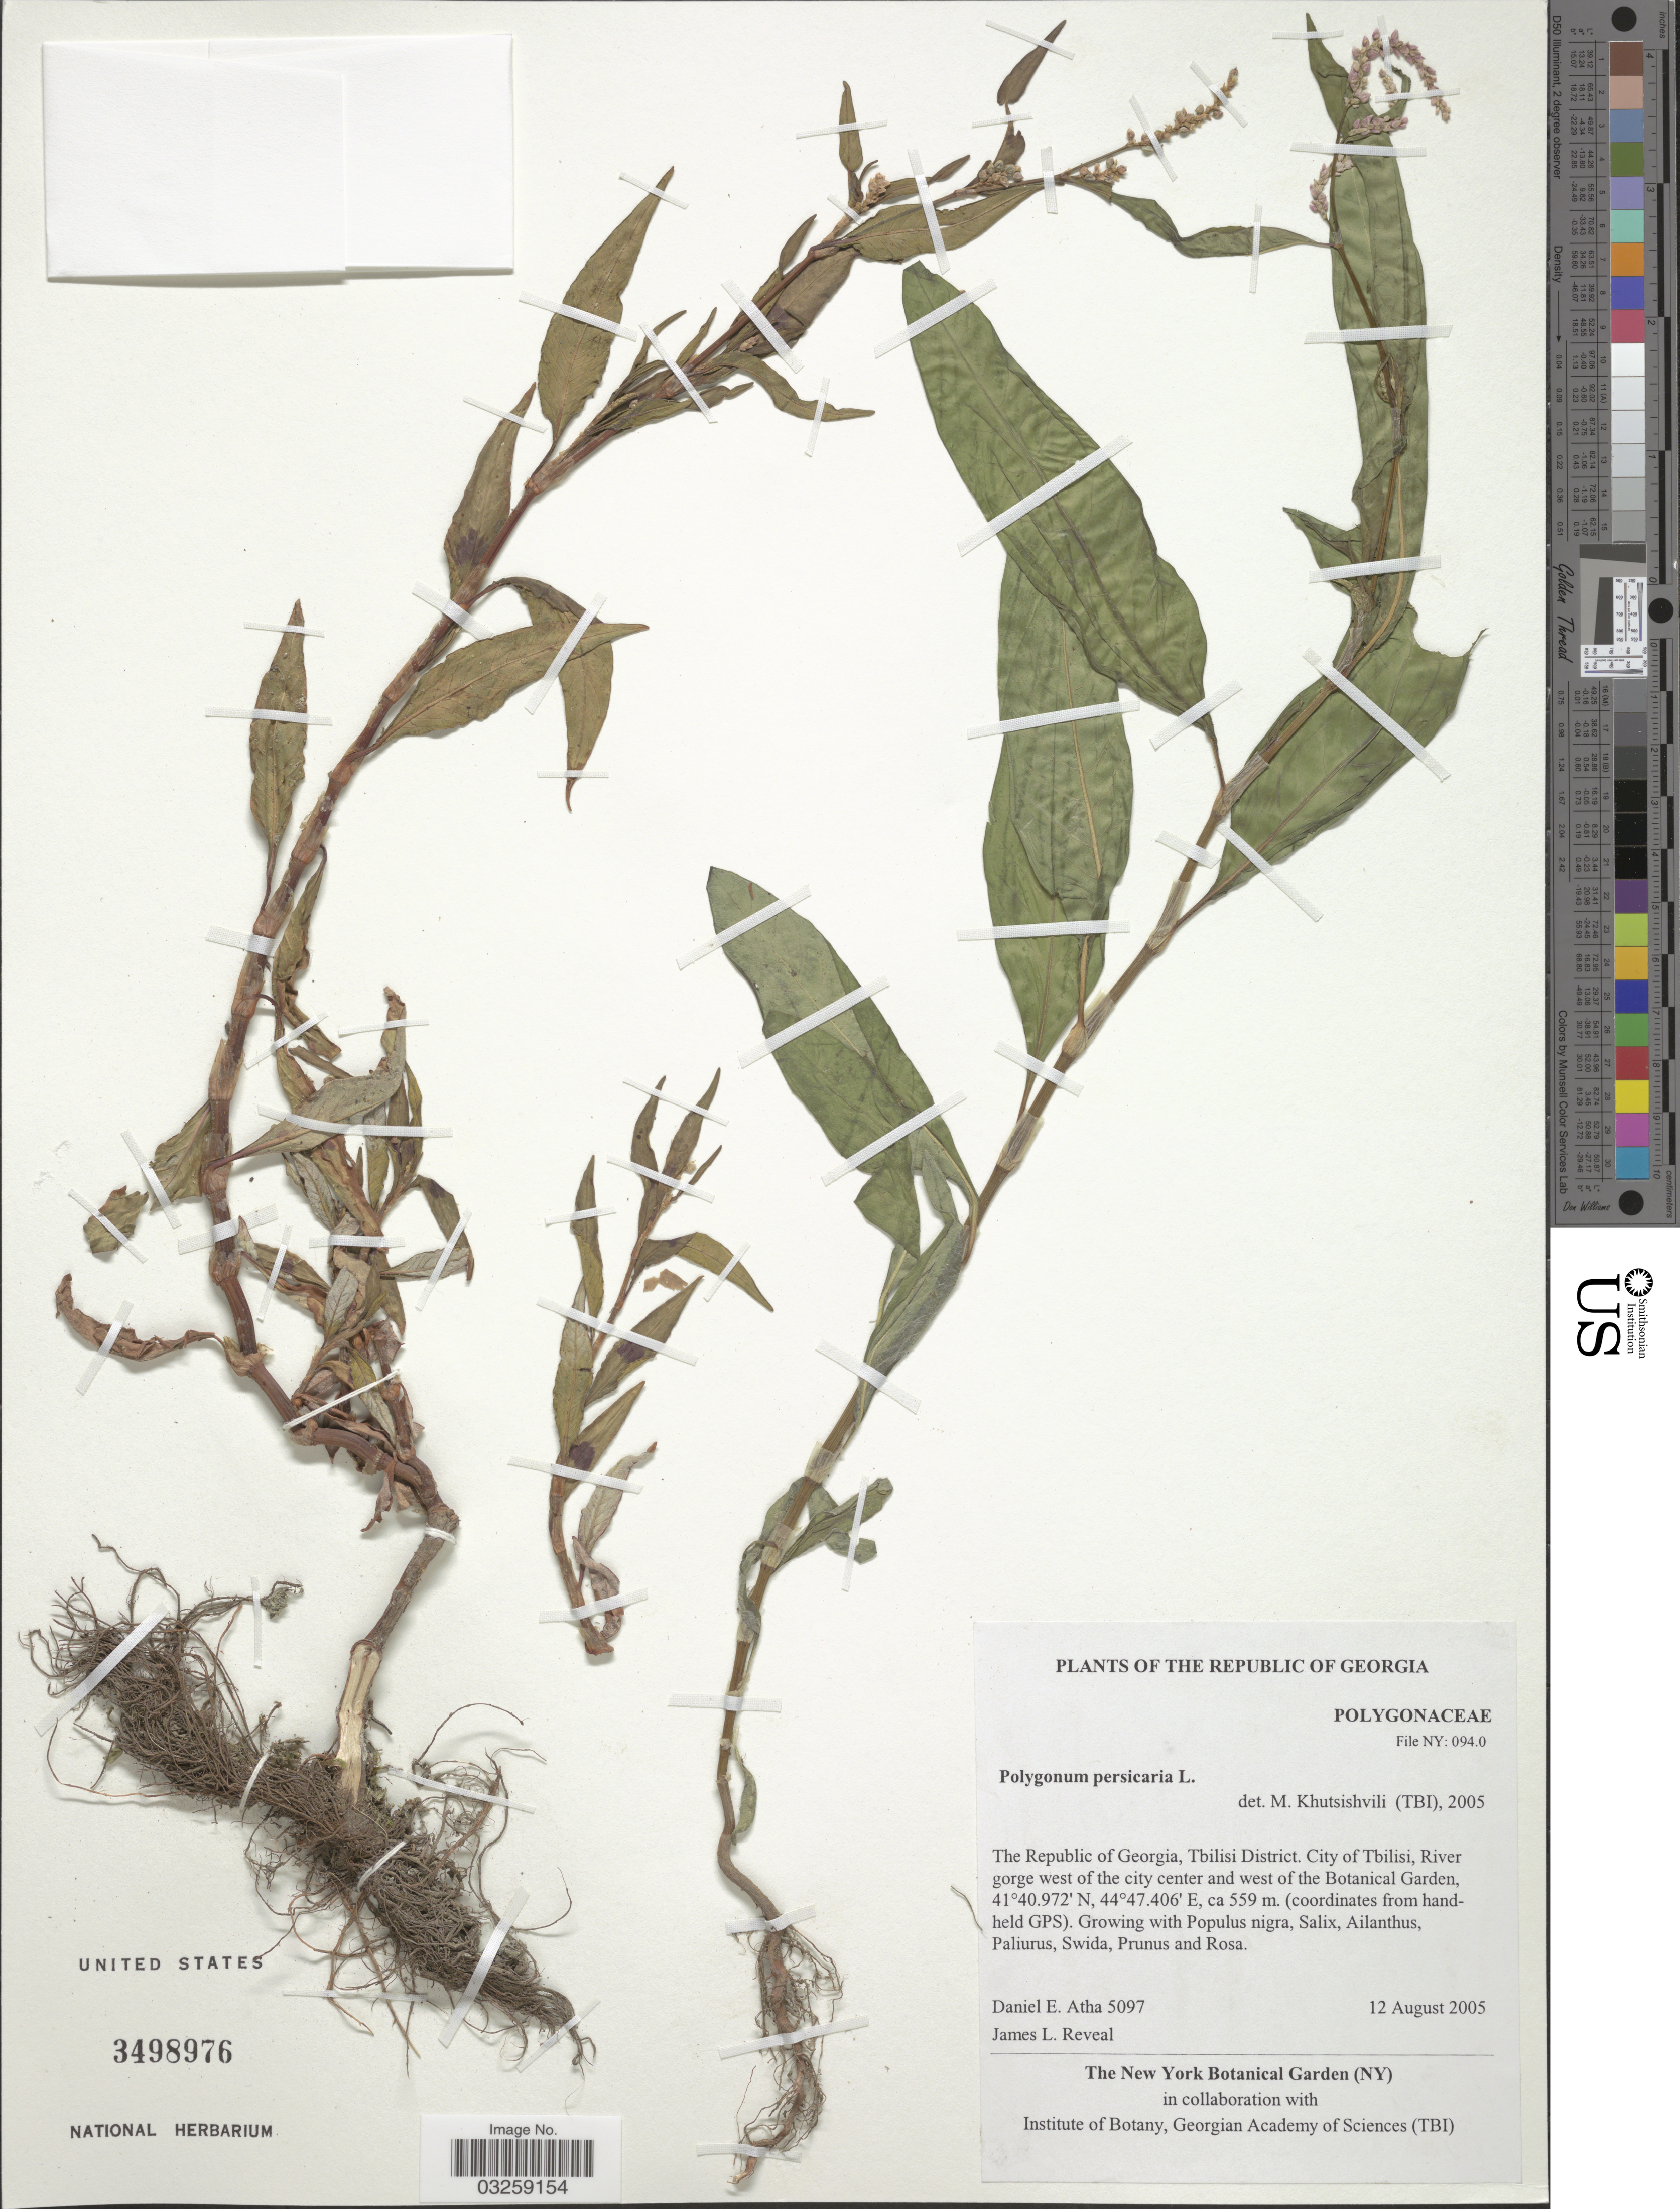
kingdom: Plantae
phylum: Tracheophyta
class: Magnoliopsida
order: Caryophyllales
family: Polygonaceae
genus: Polygonum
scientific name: Polygonum persicaria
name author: L.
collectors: D. Atha & J. L. Reveal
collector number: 5097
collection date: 2005-08-12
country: Georgia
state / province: Tbilisi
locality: The Republic of Georgia, Tbilisi District. City of Tbilisi, River gorge west of the city center and west of the Botanical Garden.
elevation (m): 559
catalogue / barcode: US 3498976